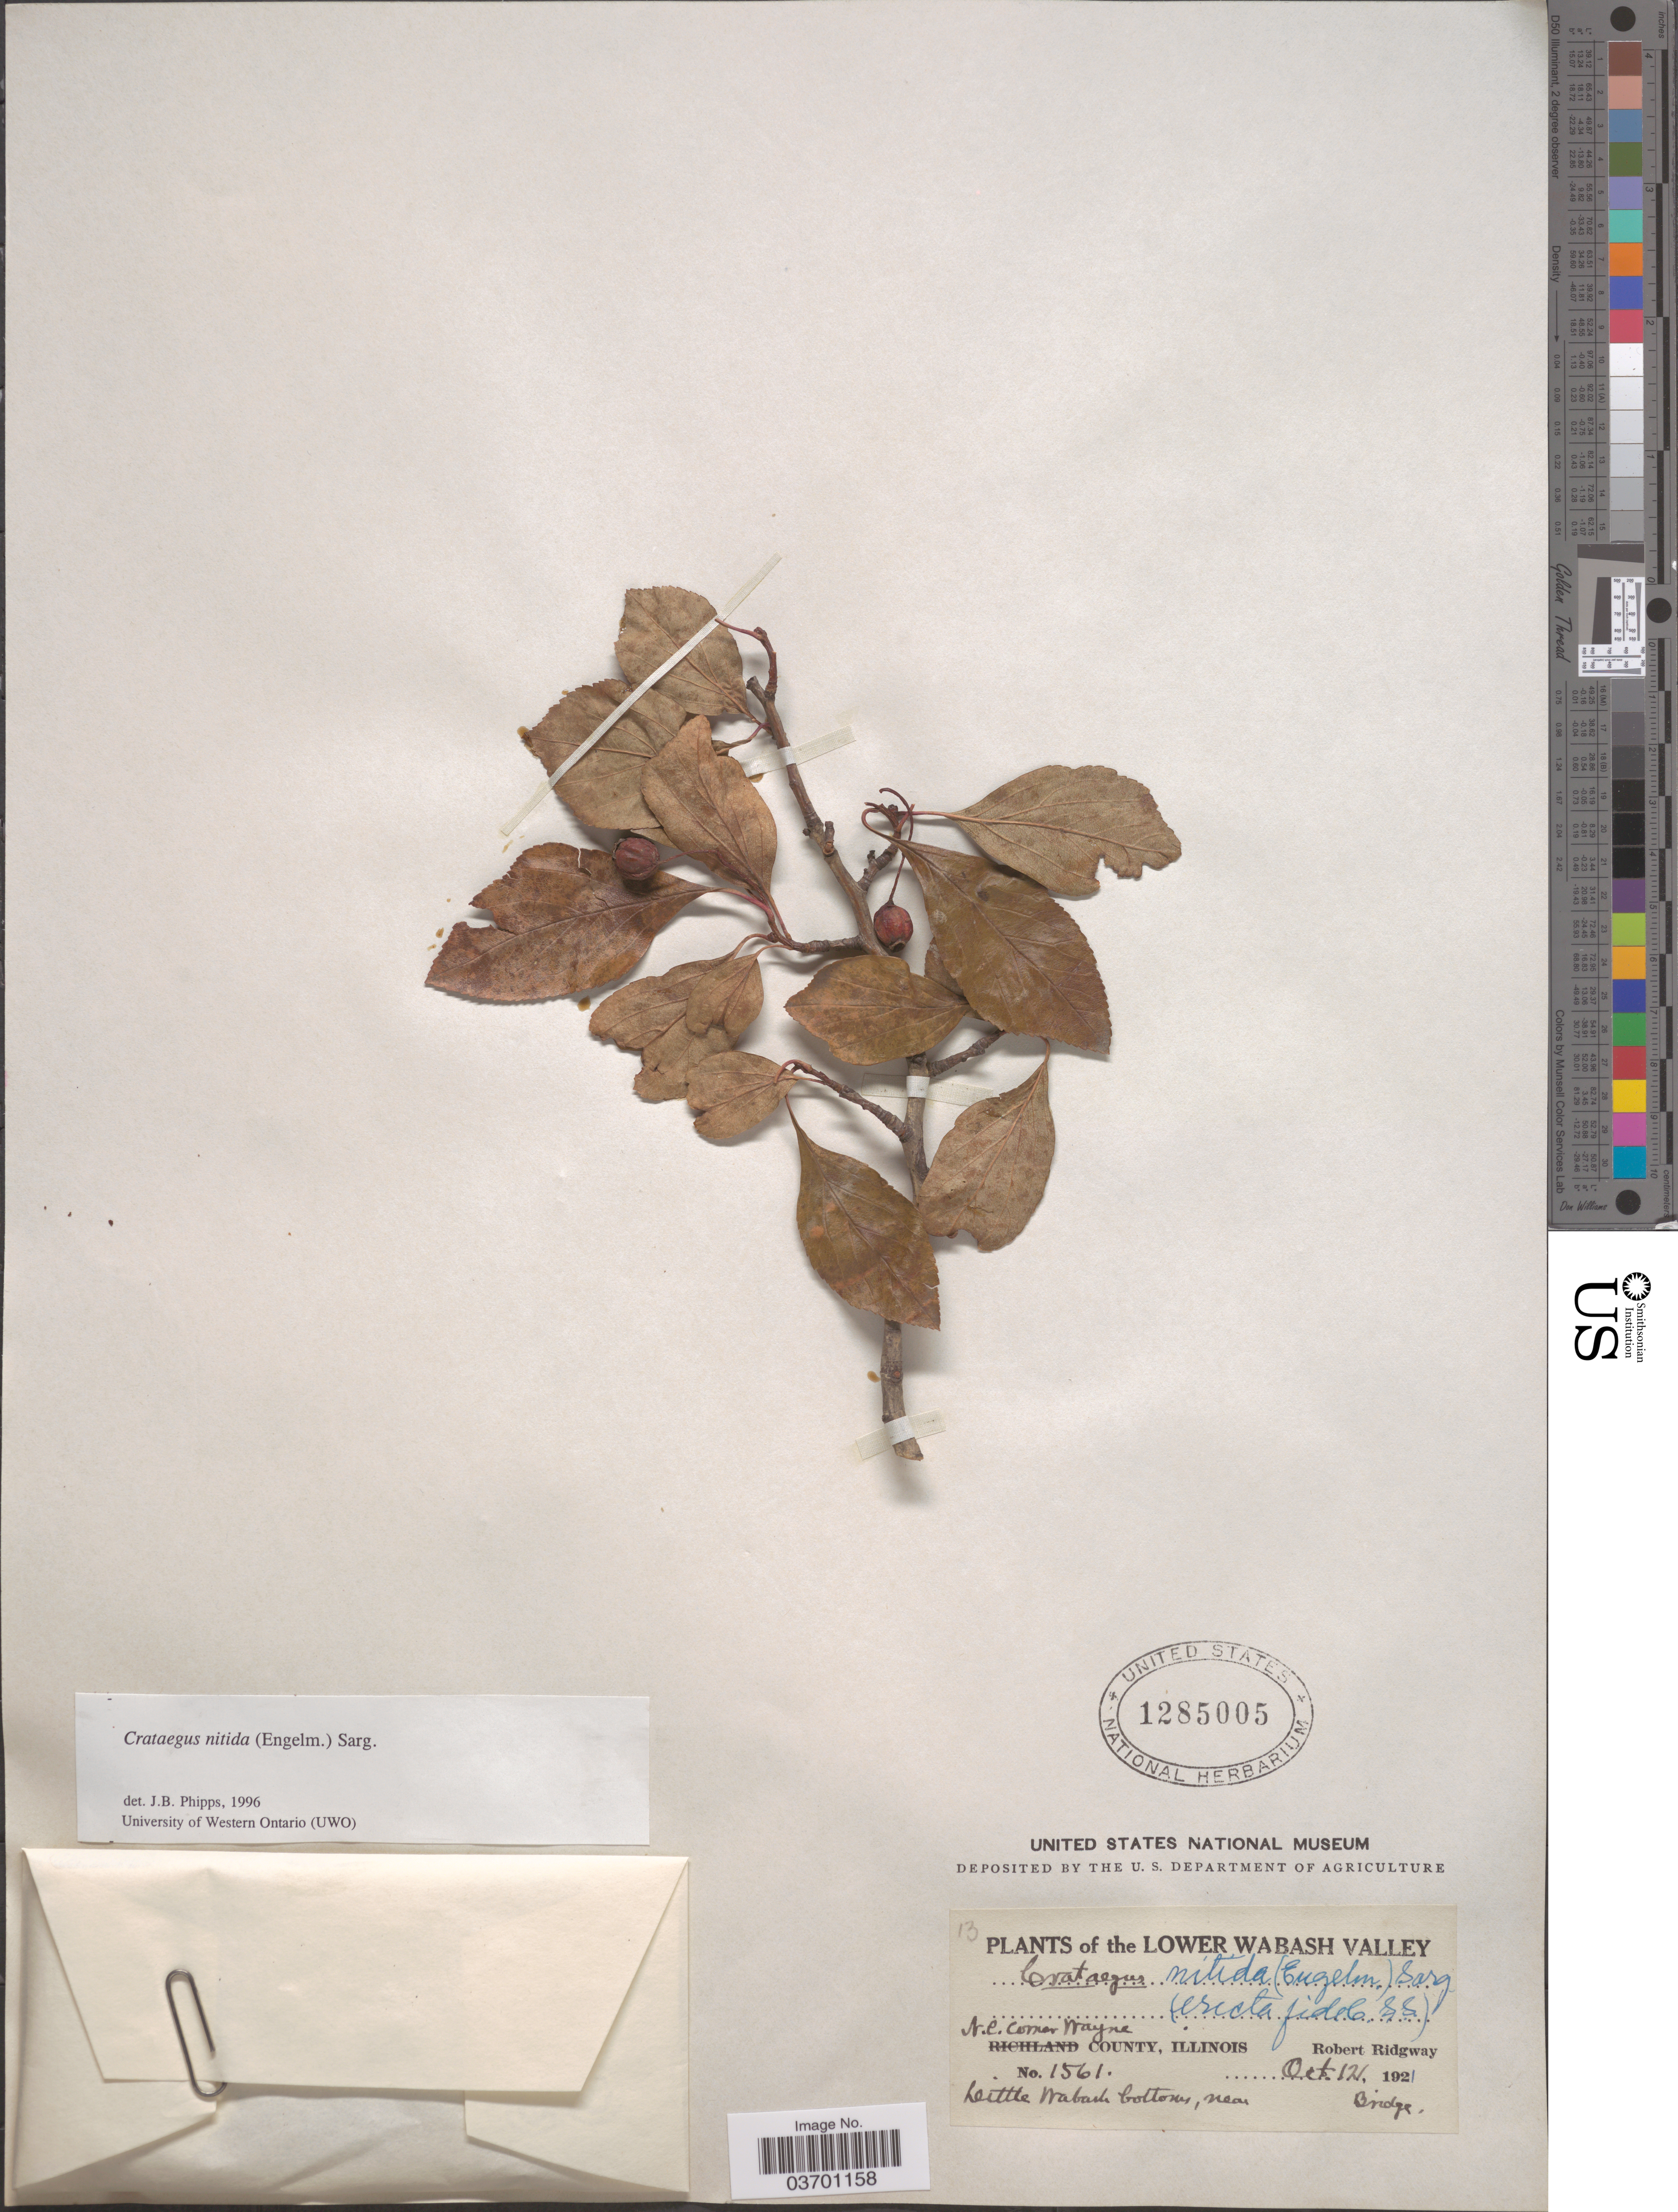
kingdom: Plantae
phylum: Tracheophyta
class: Magnoliopsida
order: Rosales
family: Rosaceae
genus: Crataegus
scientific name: Crataegus nitida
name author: (Engelm. ex Britton & N.E. Br.) Sarg.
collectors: R. Ridgway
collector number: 1561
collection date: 1921-10-12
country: United States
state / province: Illinois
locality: The Lower Wabash Valley. N. E. corner Wayne County. Little Wabash bottoms, near Bridge.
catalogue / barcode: US 1285005